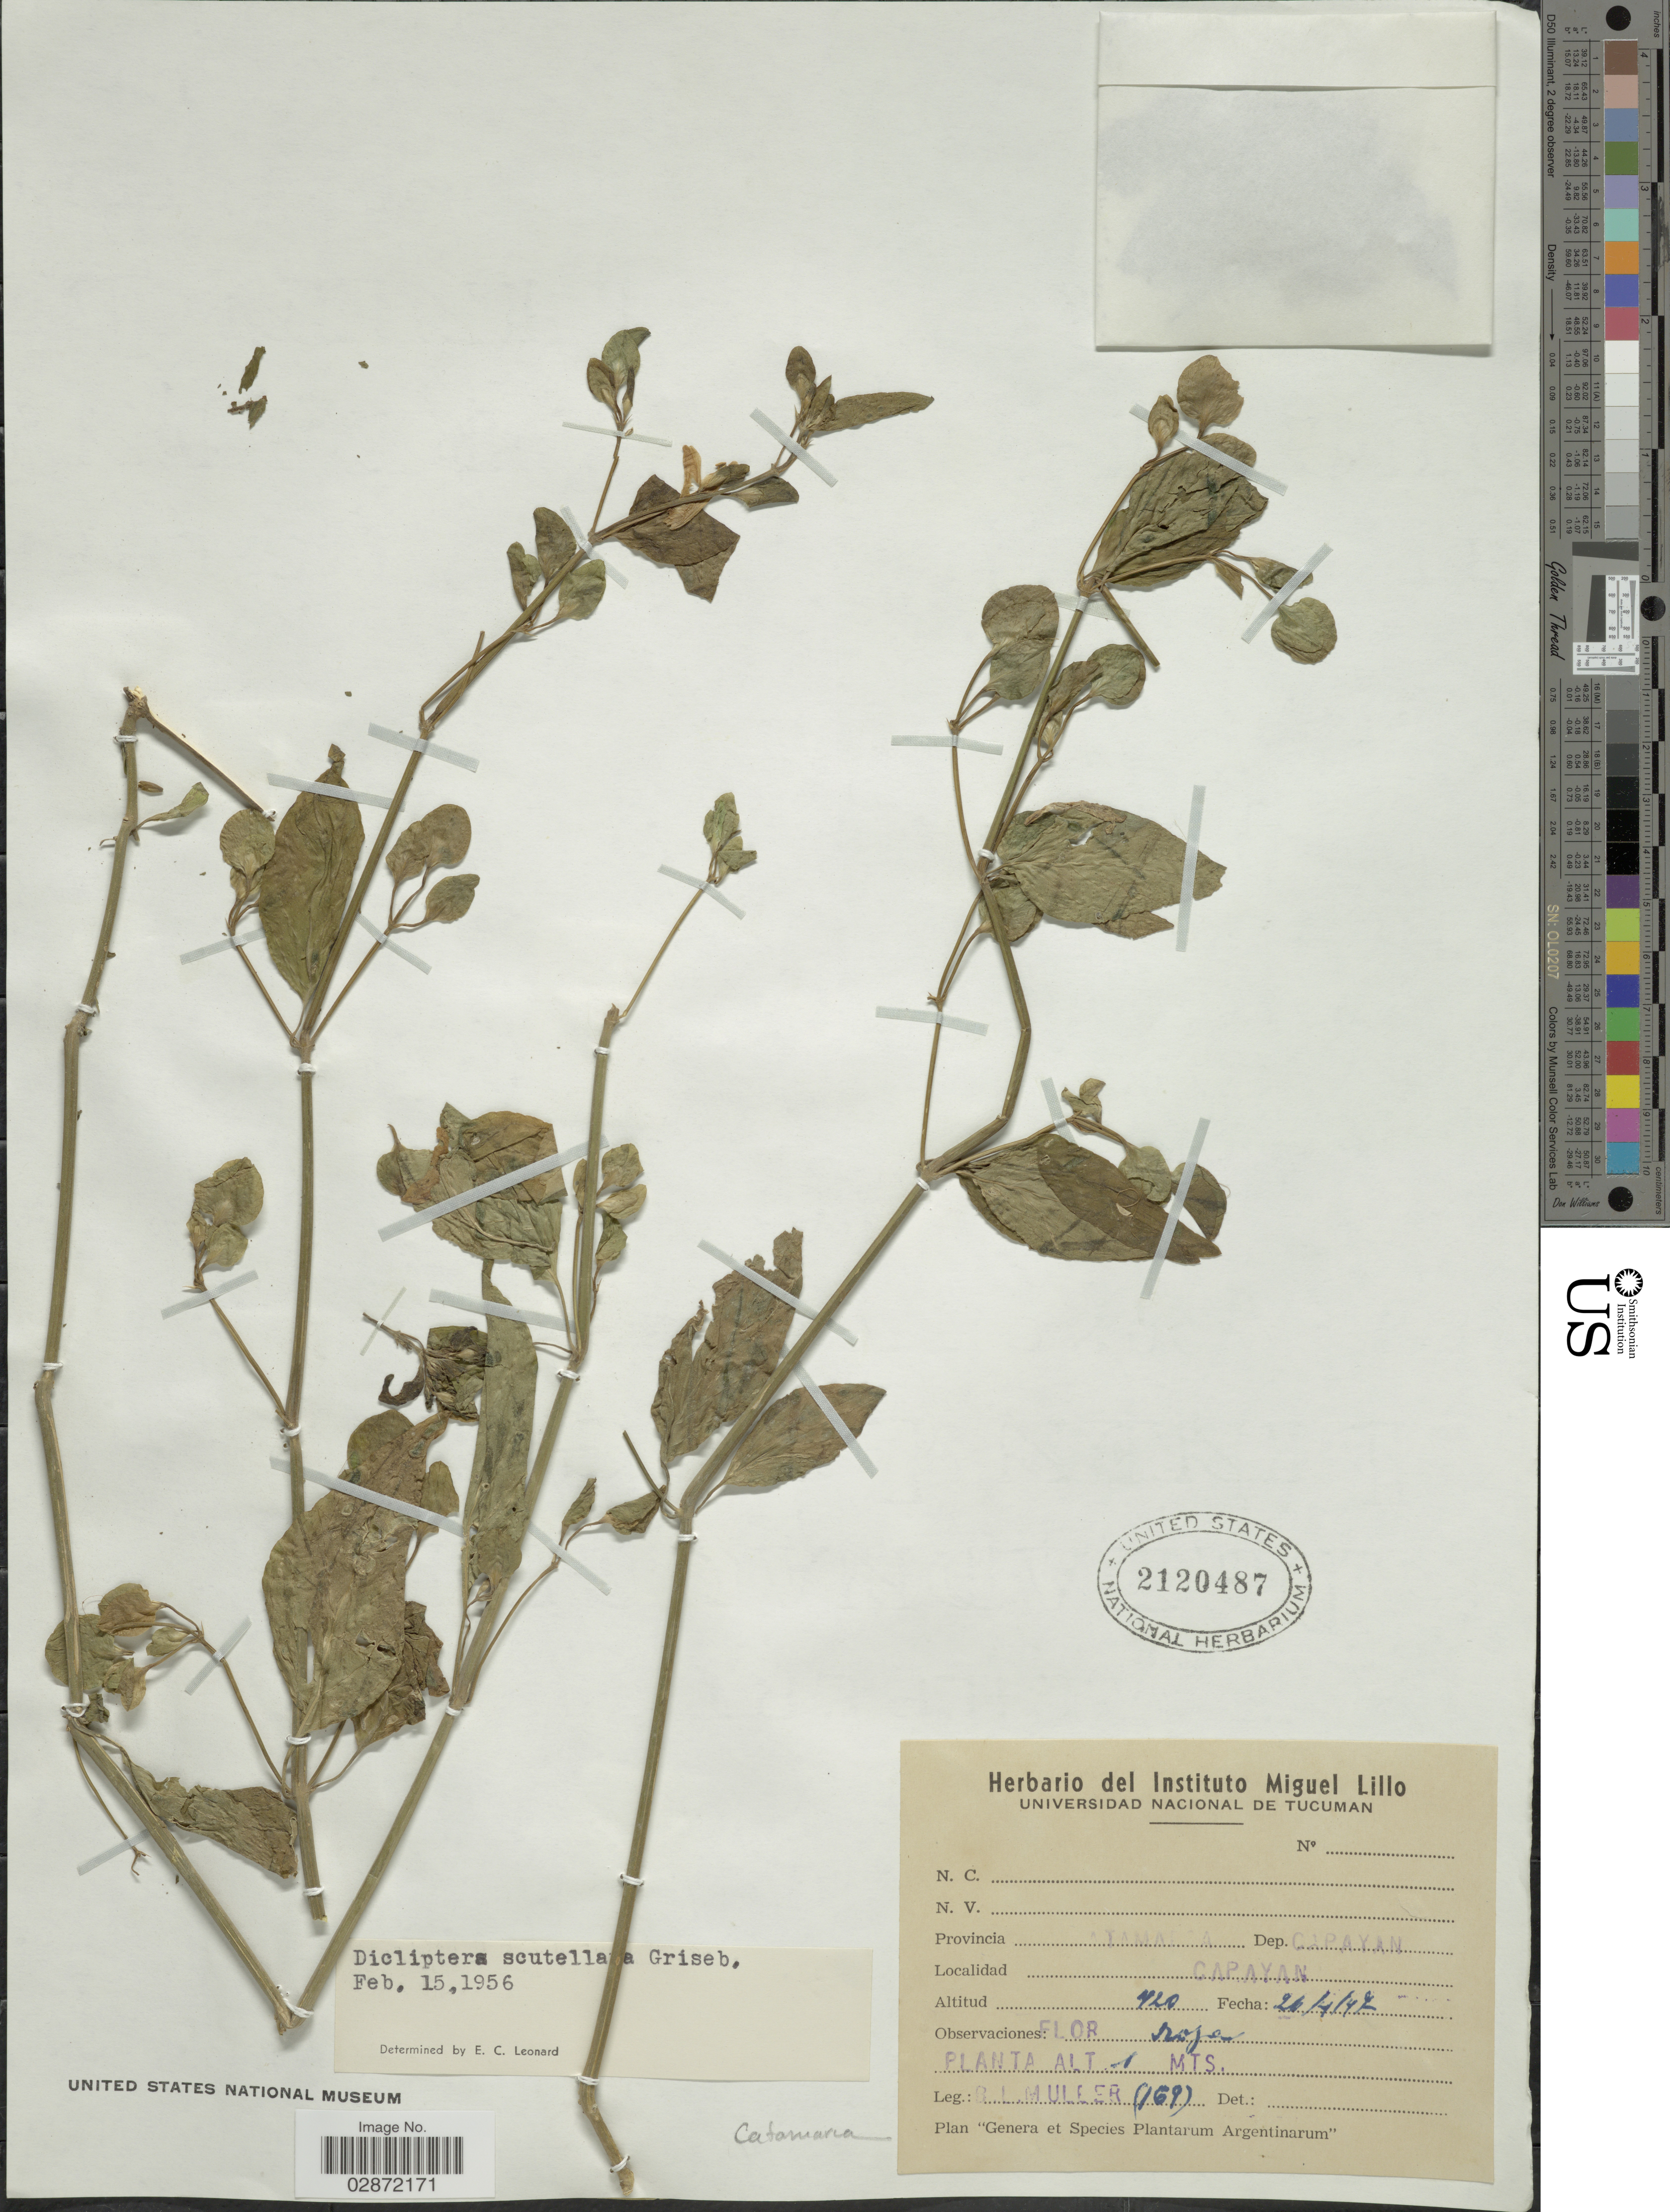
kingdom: Plantae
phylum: Tracheophyta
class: Magnoliopsida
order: Lamiales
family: Acanthaceae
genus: Dicliptera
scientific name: Dicliptera scutellata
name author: Griseb.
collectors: B. Muller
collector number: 169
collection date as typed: Transcribed d/m/y: 26/4/47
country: Argentina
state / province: Catamarca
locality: Provincia Catamarca. Dep. Capayan. Capayan.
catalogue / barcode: US 2120487